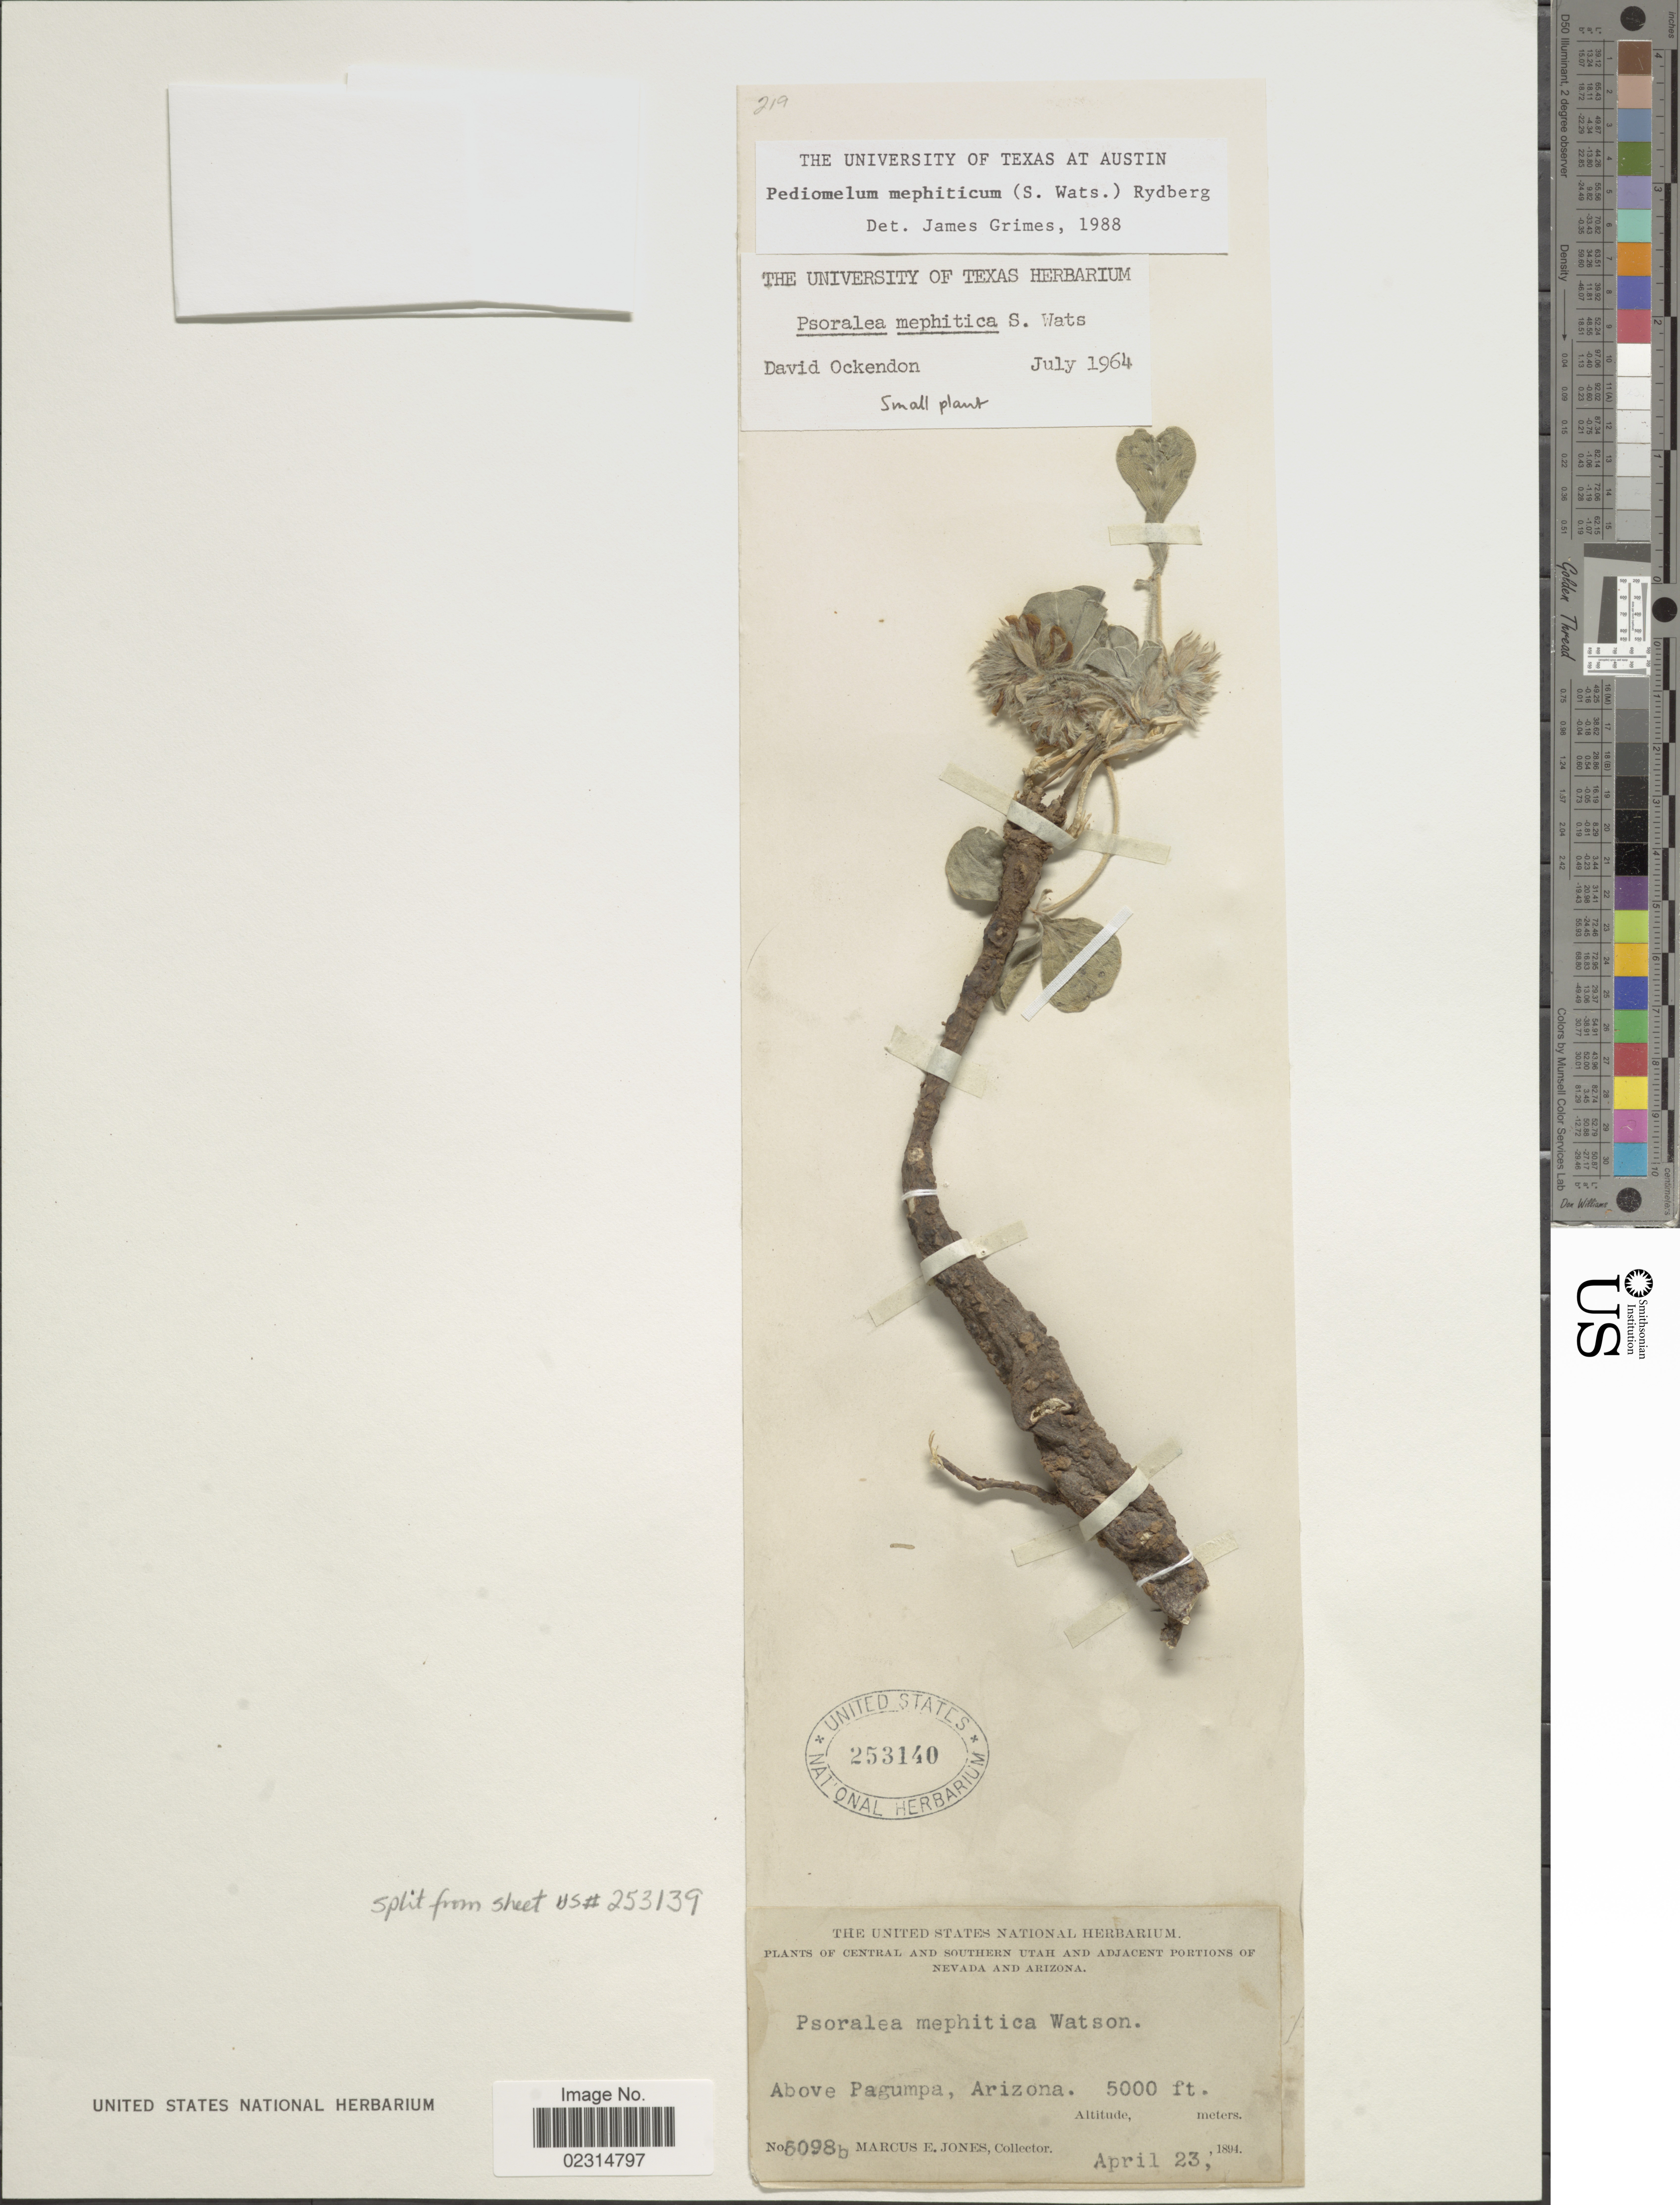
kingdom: Plantae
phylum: Tracheophyta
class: Magnoliopsida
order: Fabales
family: Fabaceae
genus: Pediomelum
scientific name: Pediomelum mephiticum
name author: (S. Watson) Rydb.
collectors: M. E. Jones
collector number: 5098b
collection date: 1894-04-23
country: United States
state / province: Arizona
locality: Central and Southern Utah and Adjacent Portion of Nevada and Arizona, Above Pagumpa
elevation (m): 1524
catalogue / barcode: US 253140